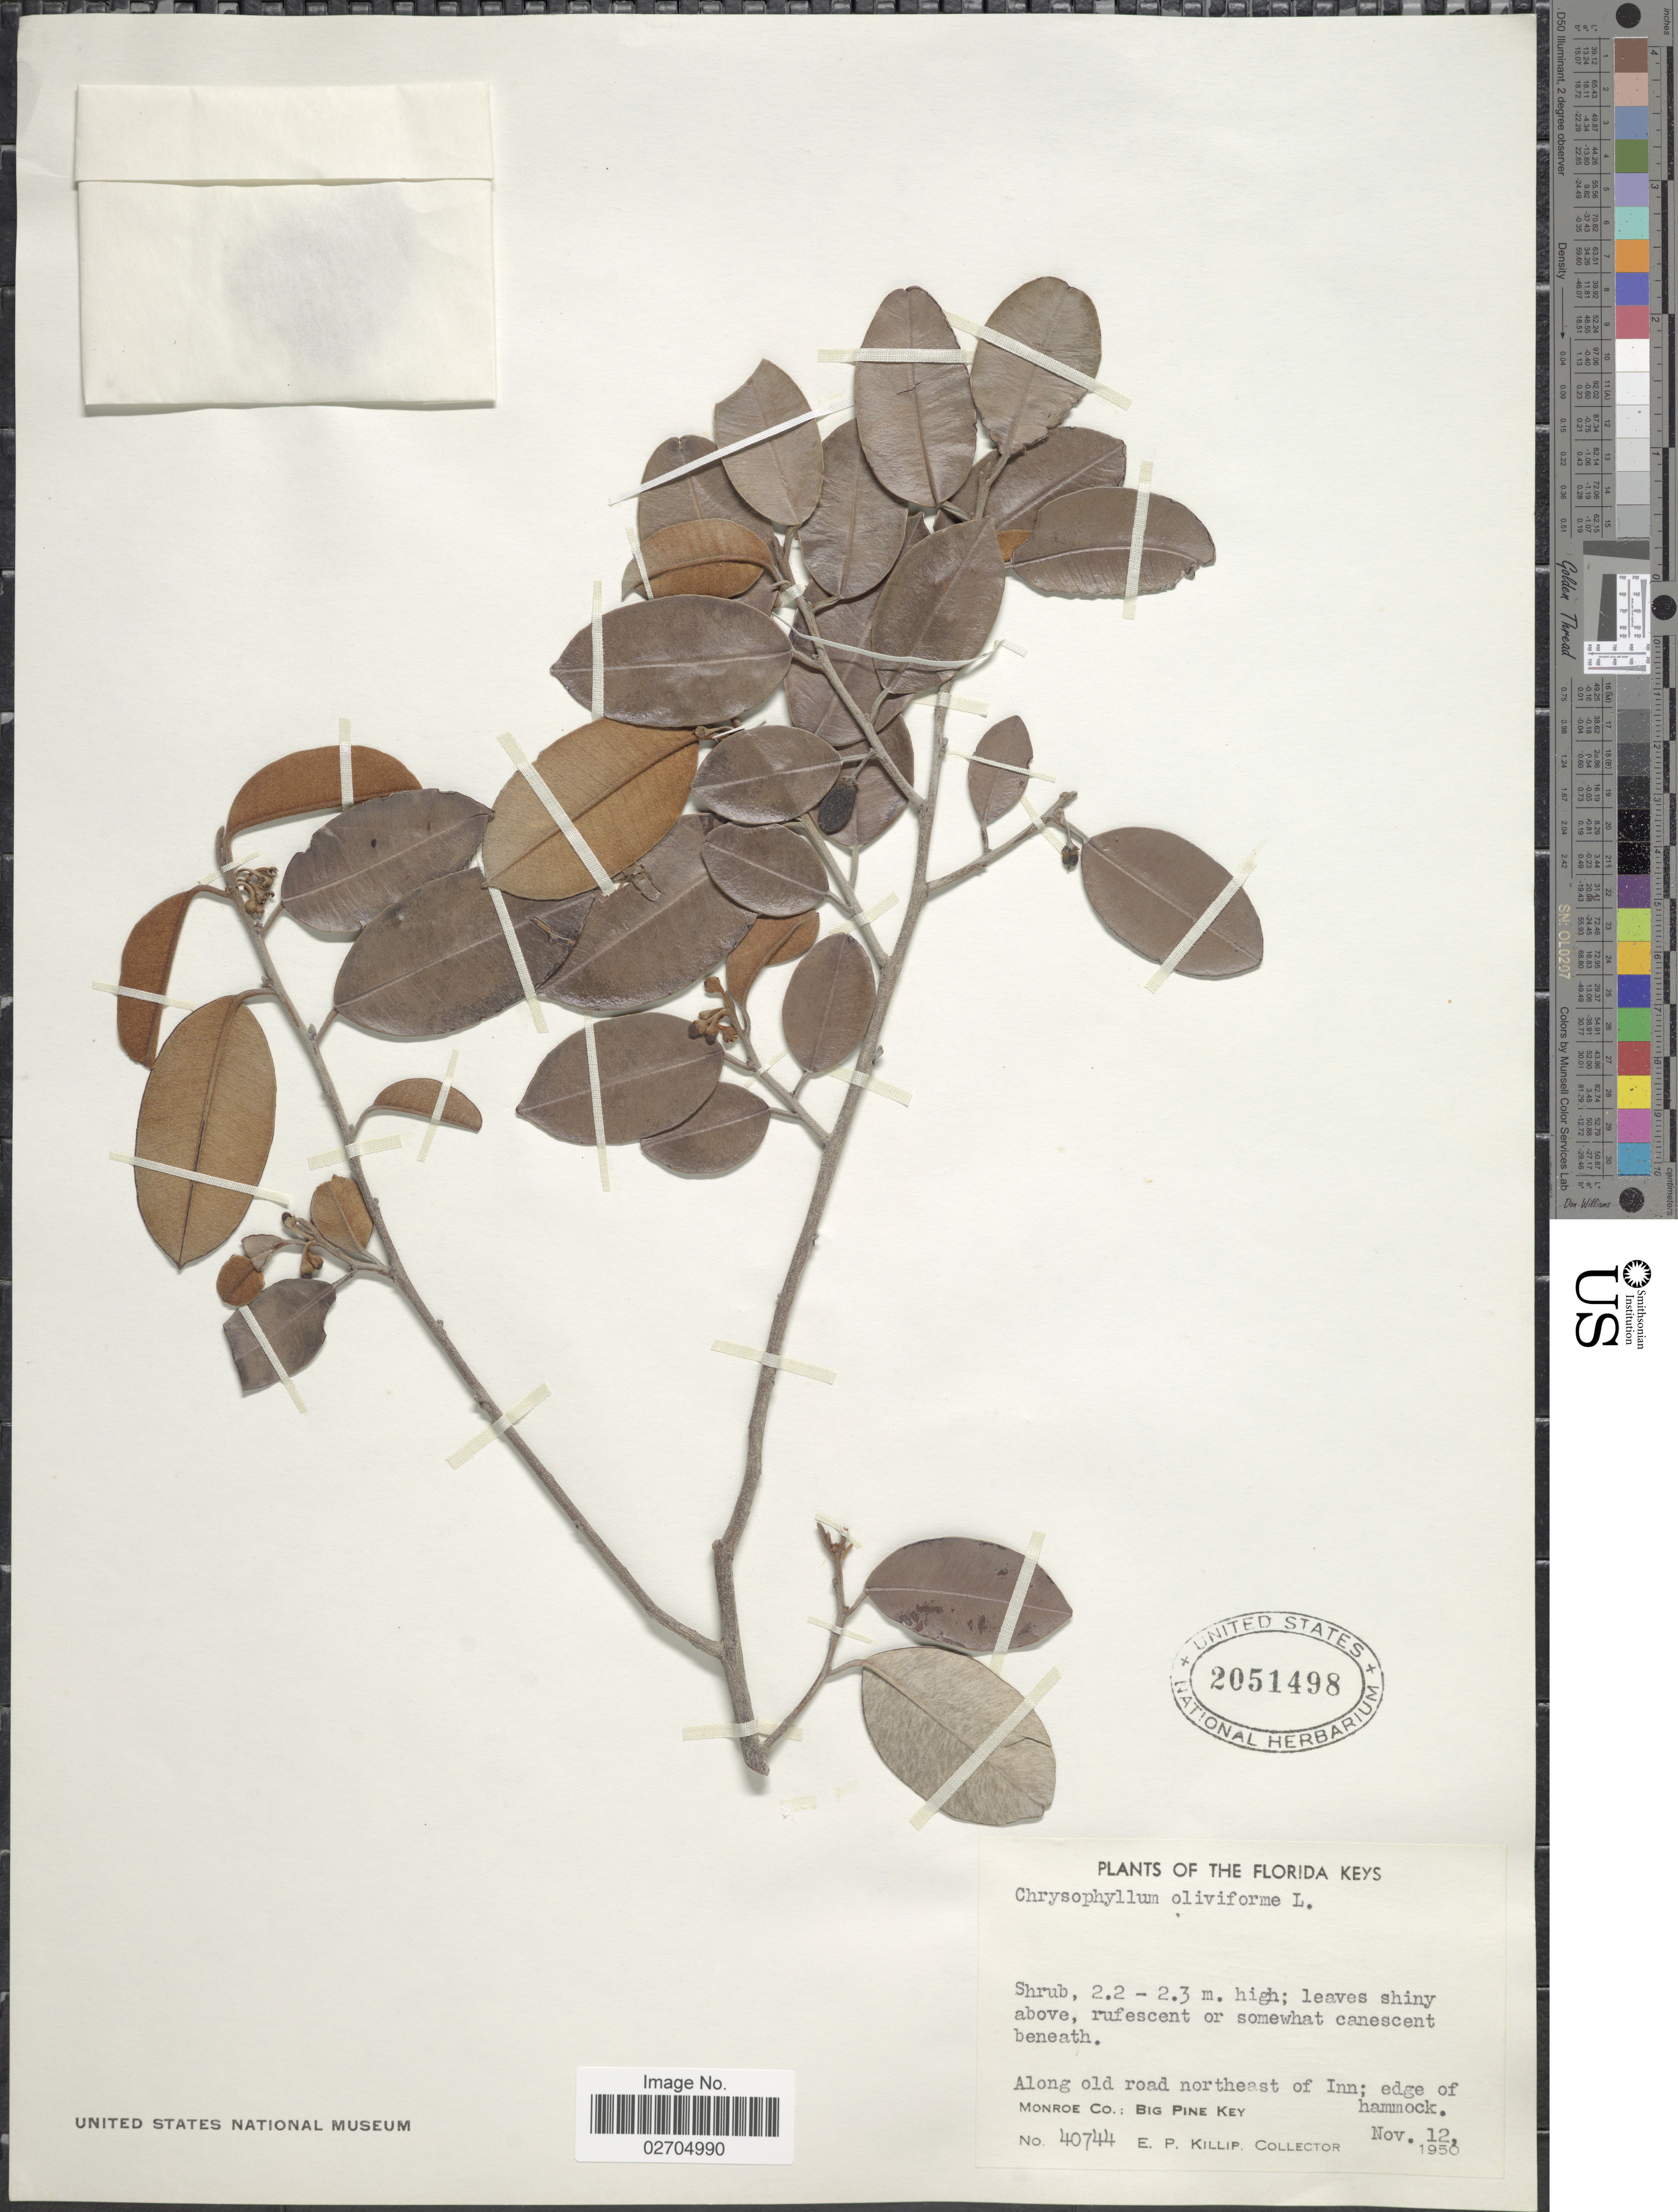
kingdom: Plantae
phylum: Tracheophyta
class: Magnoliopsida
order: Ericales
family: Sapotaceae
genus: Chrysophyllum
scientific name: Chrysophyllum oliviforme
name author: L.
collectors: E. P. Killip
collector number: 40744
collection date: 1950-11-12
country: United States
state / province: Florida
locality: The Florida Keys, along old road northeast of Inn; edge of hammock, Monroe Co.: Big Pine Key.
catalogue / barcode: US 2051498